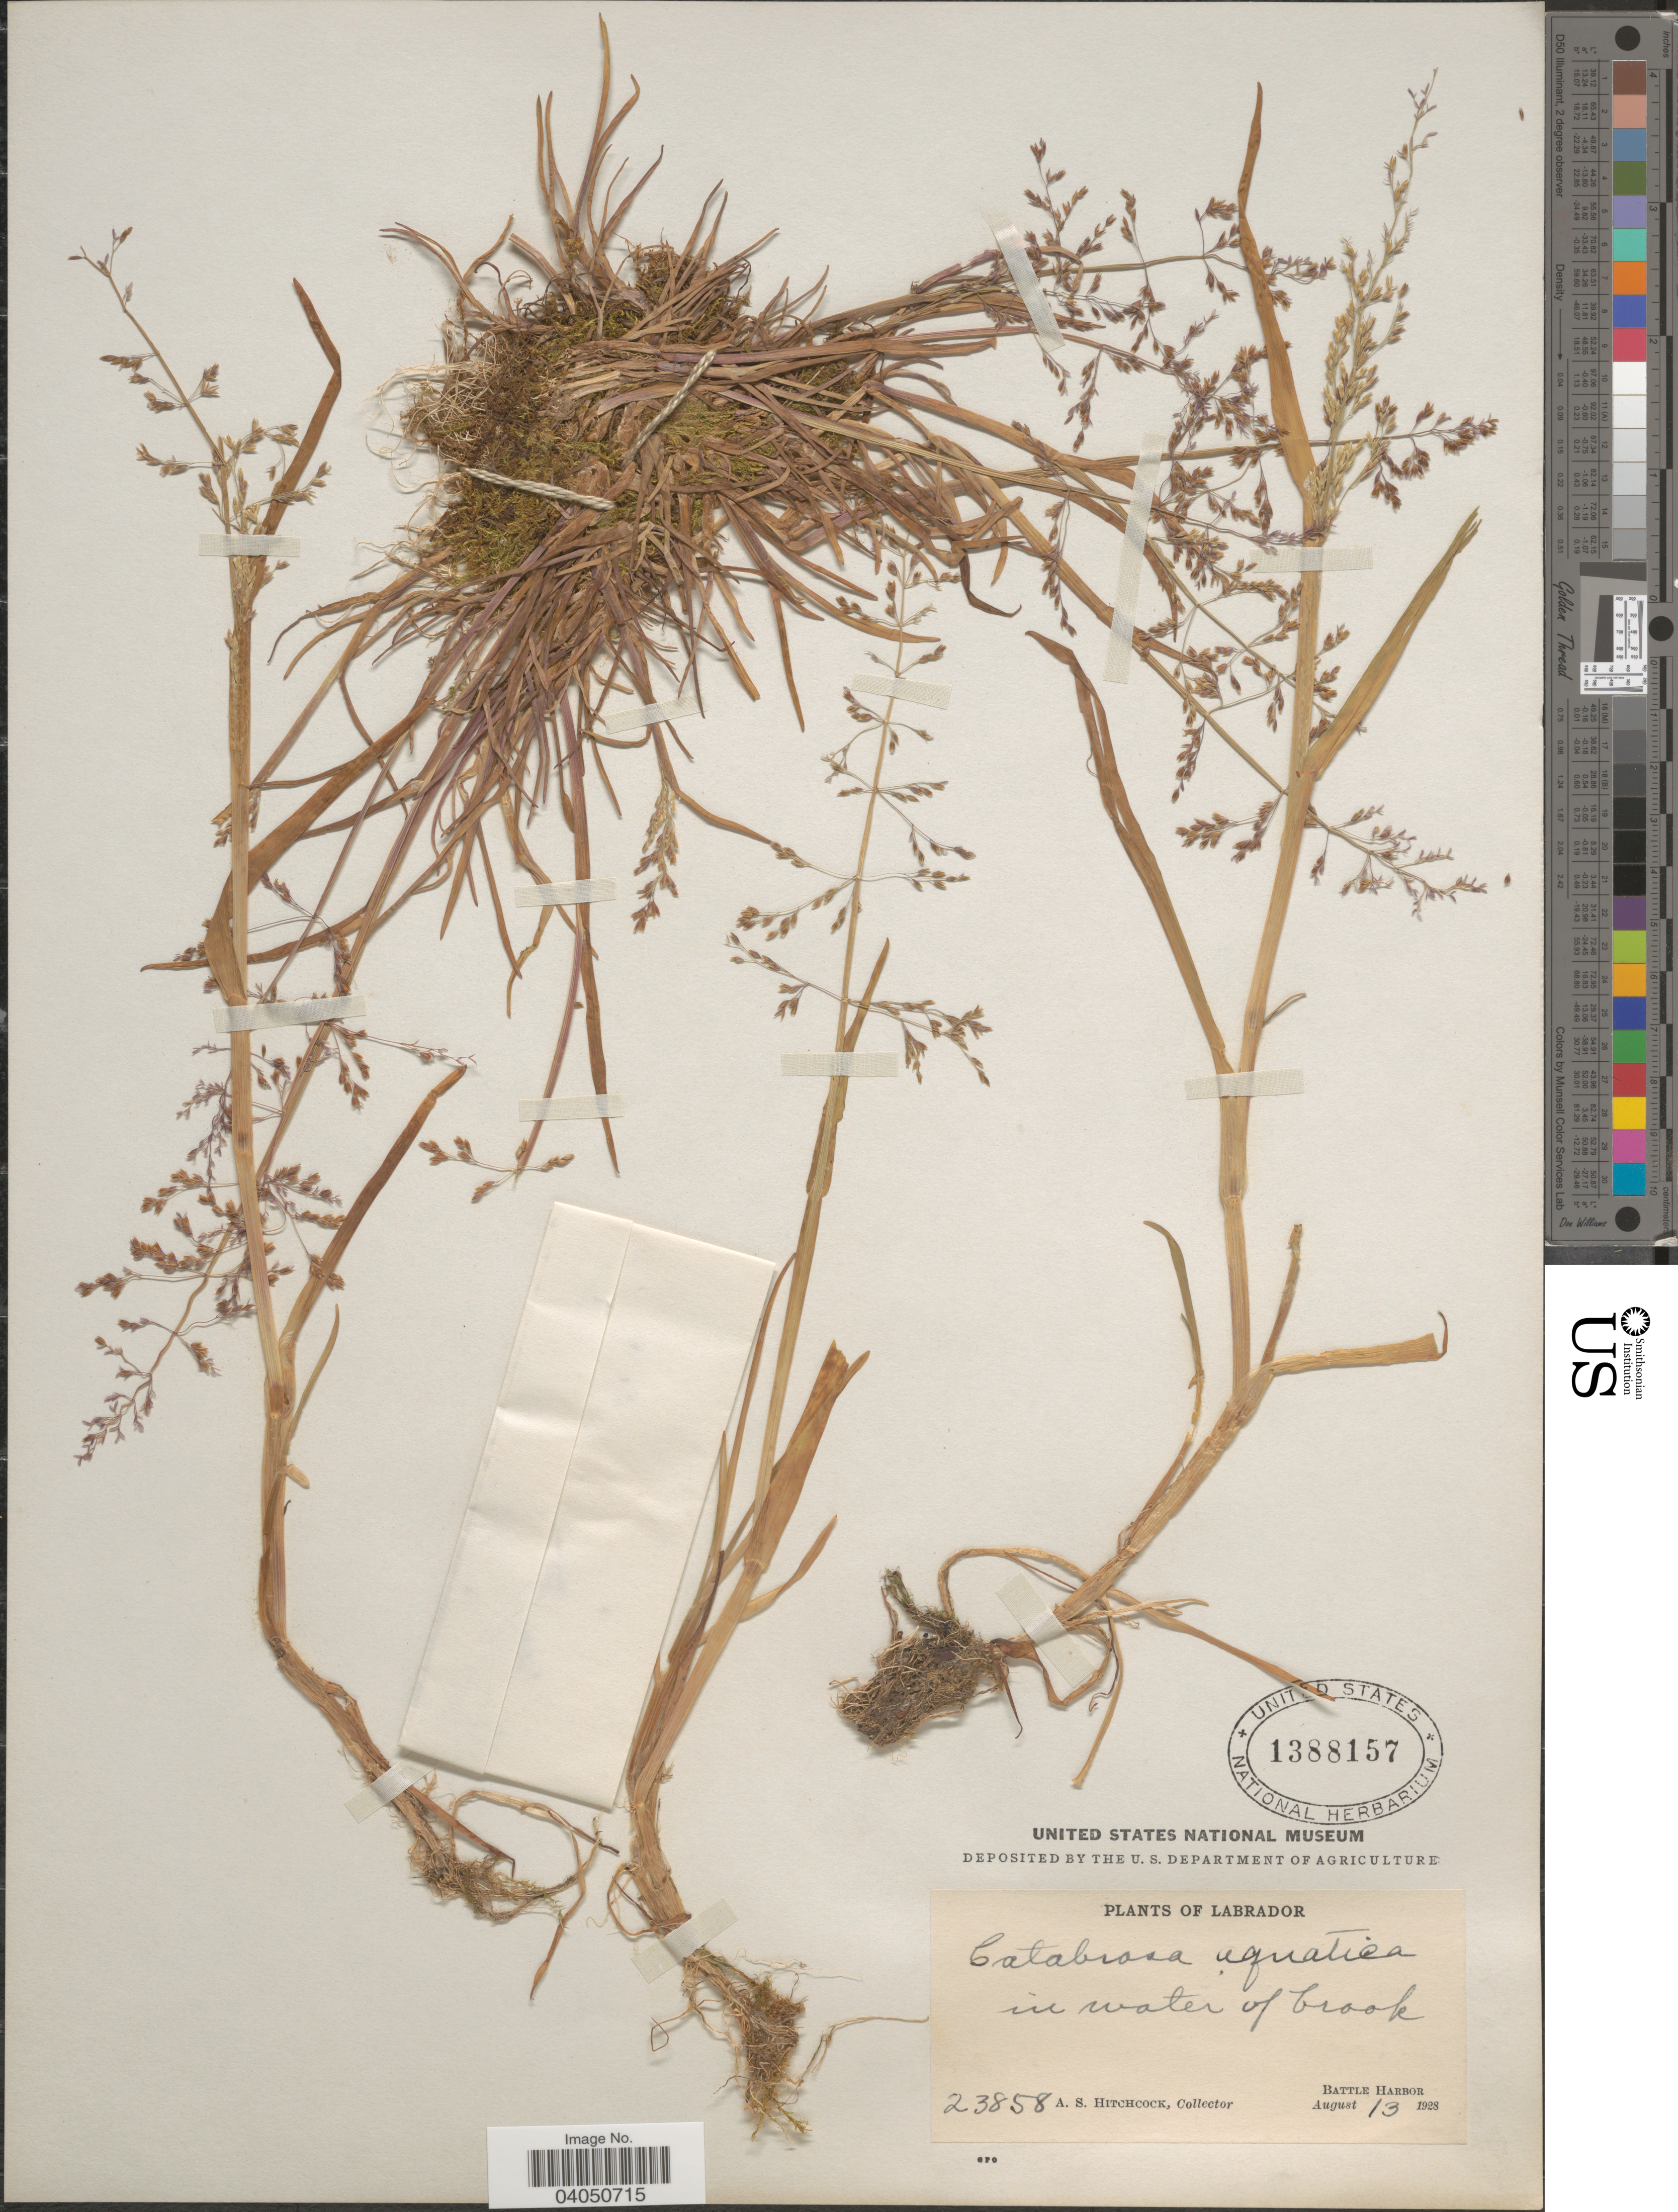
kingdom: Plantae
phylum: Tracheophyta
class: Liliopsida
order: Poales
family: Poaceae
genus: Catabrosa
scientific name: Catabrosa aquatica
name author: (L.) P. Beauv.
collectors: A. S. Hitchcock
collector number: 23858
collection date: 1928-08-13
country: Canada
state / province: Newfoundland and Labrador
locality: Labrador. Battle Harbor.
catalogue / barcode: US 1388157